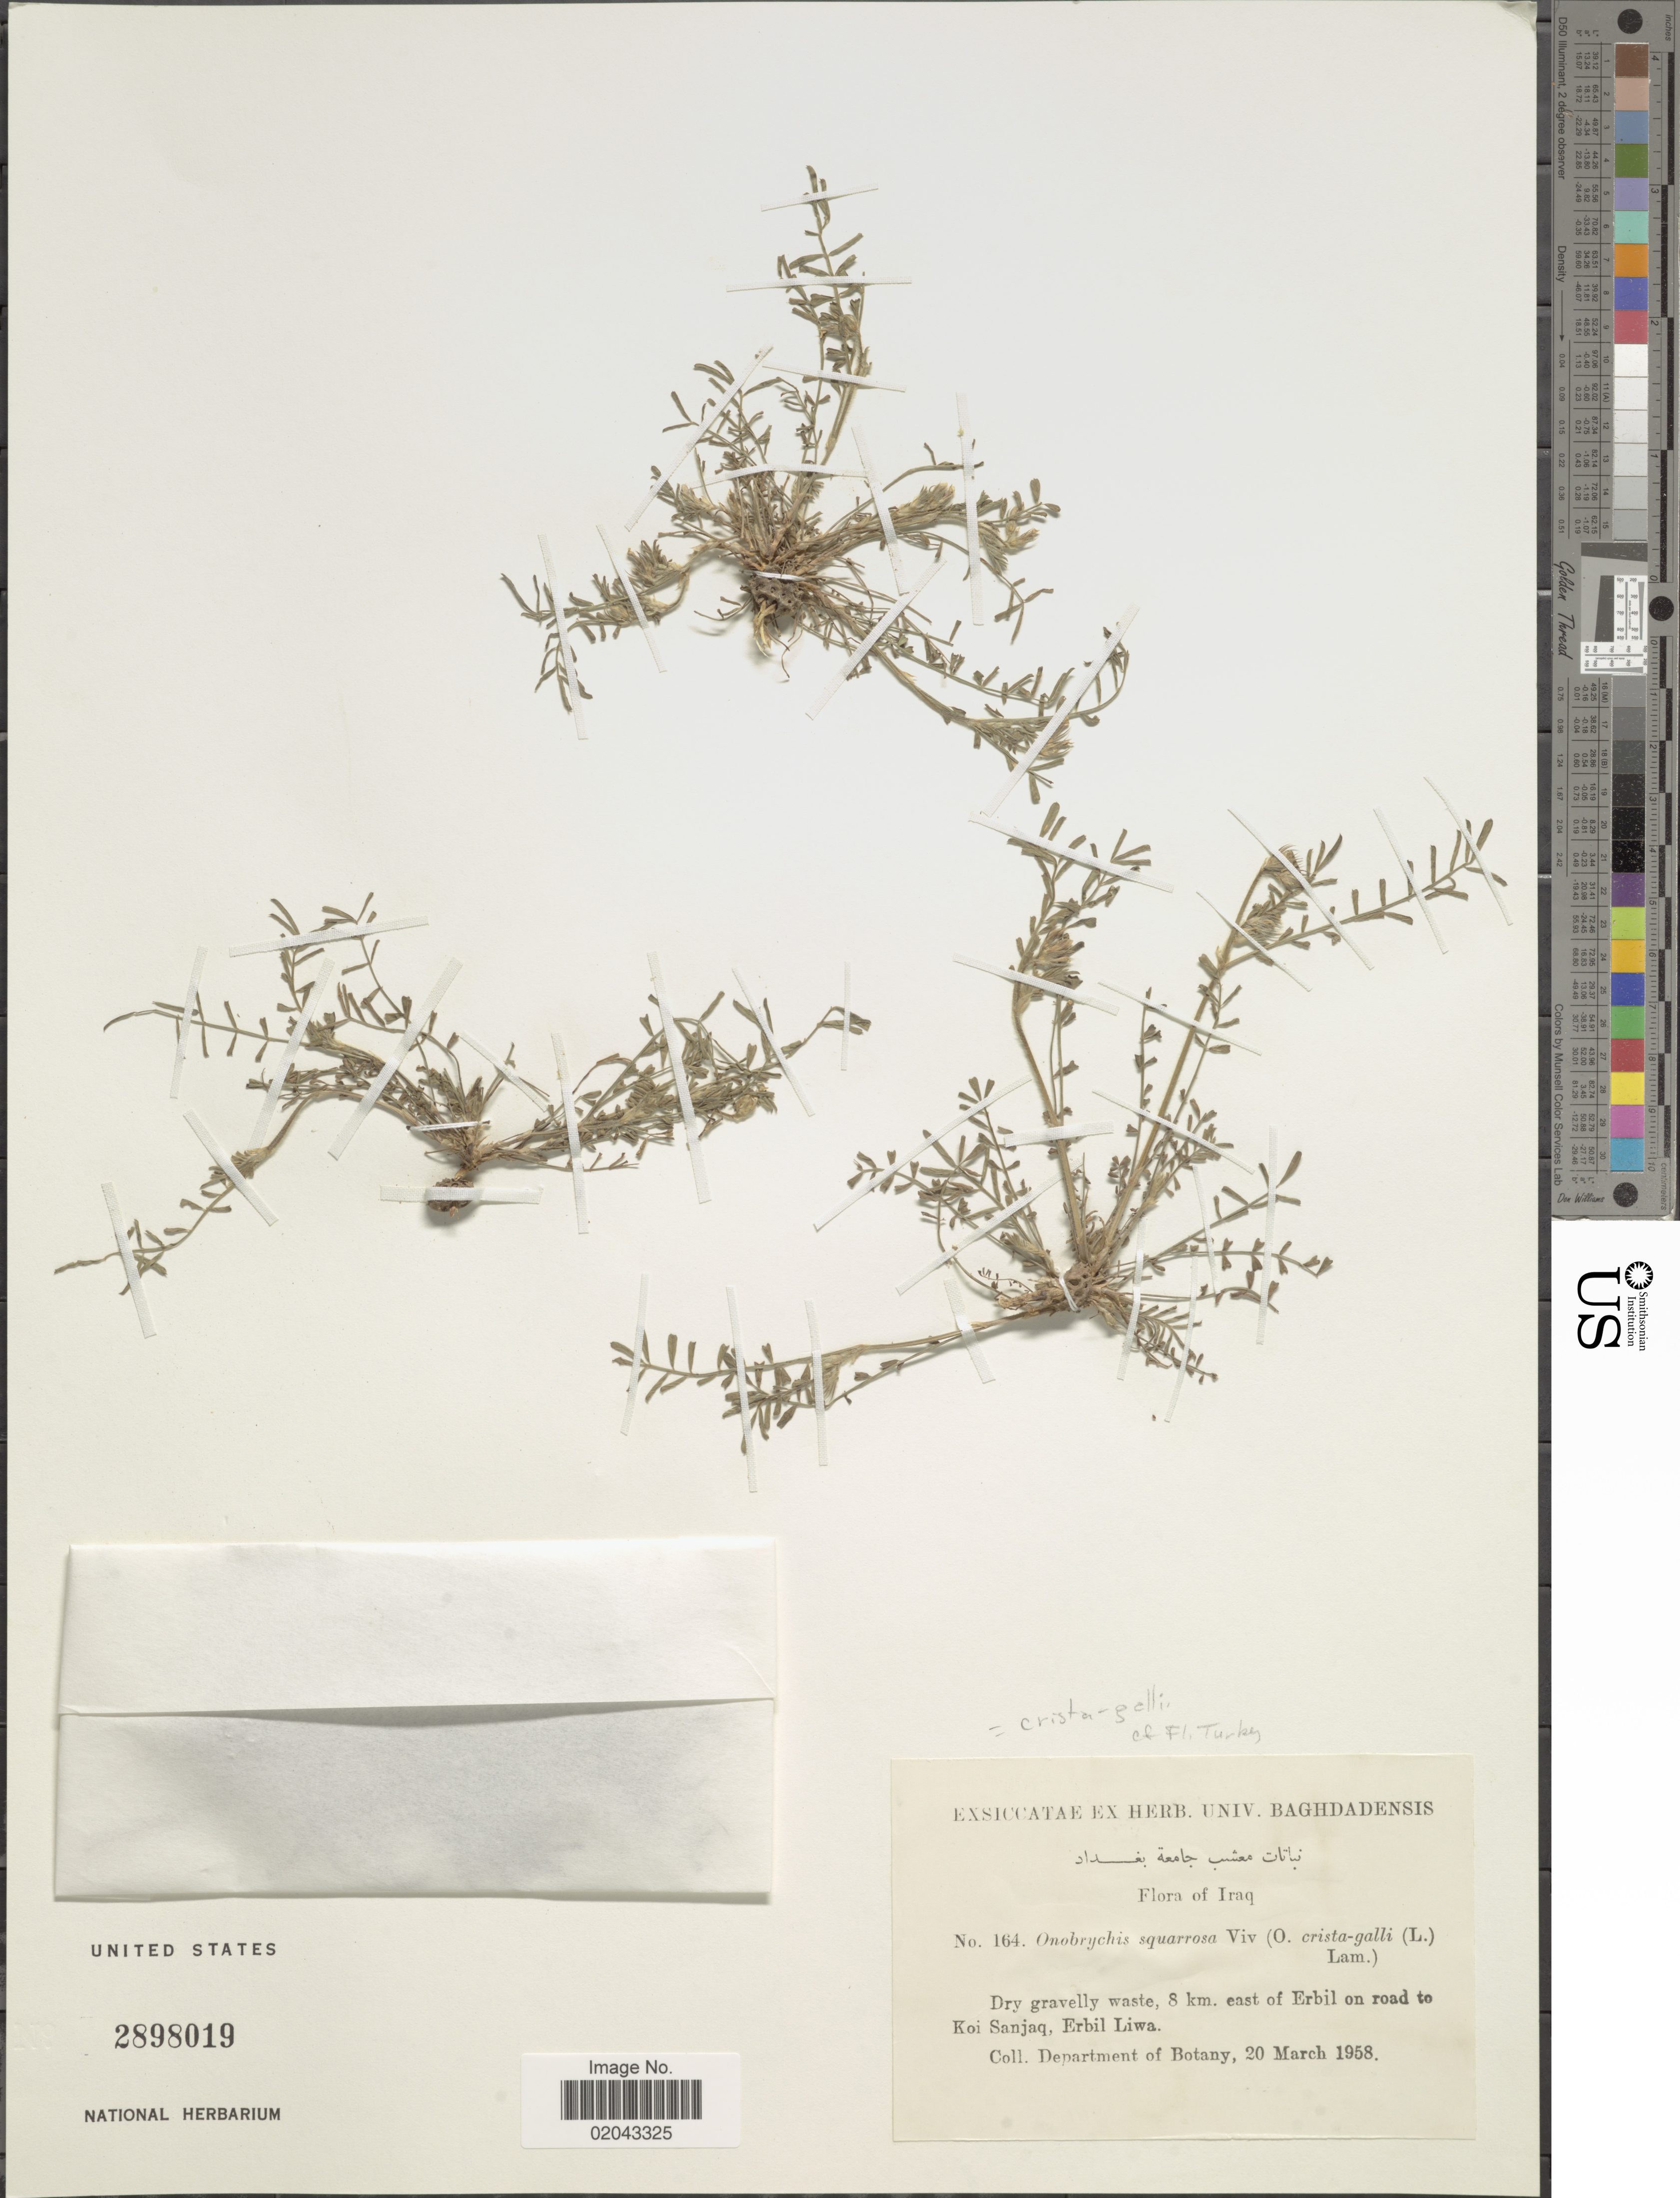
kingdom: Plantae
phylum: Tracheophyta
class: Magnoliopsida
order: Fabales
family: Fabaceae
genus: Onobrychis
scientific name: Onobrychis crista-galli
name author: (L.) Lam.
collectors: Department of Botany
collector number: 164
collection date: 1958-03-20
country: Iraq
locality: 8 km east of Erbil, on road to Koi Sanjaq, Erbil, Liwa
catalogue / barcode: US 2898019